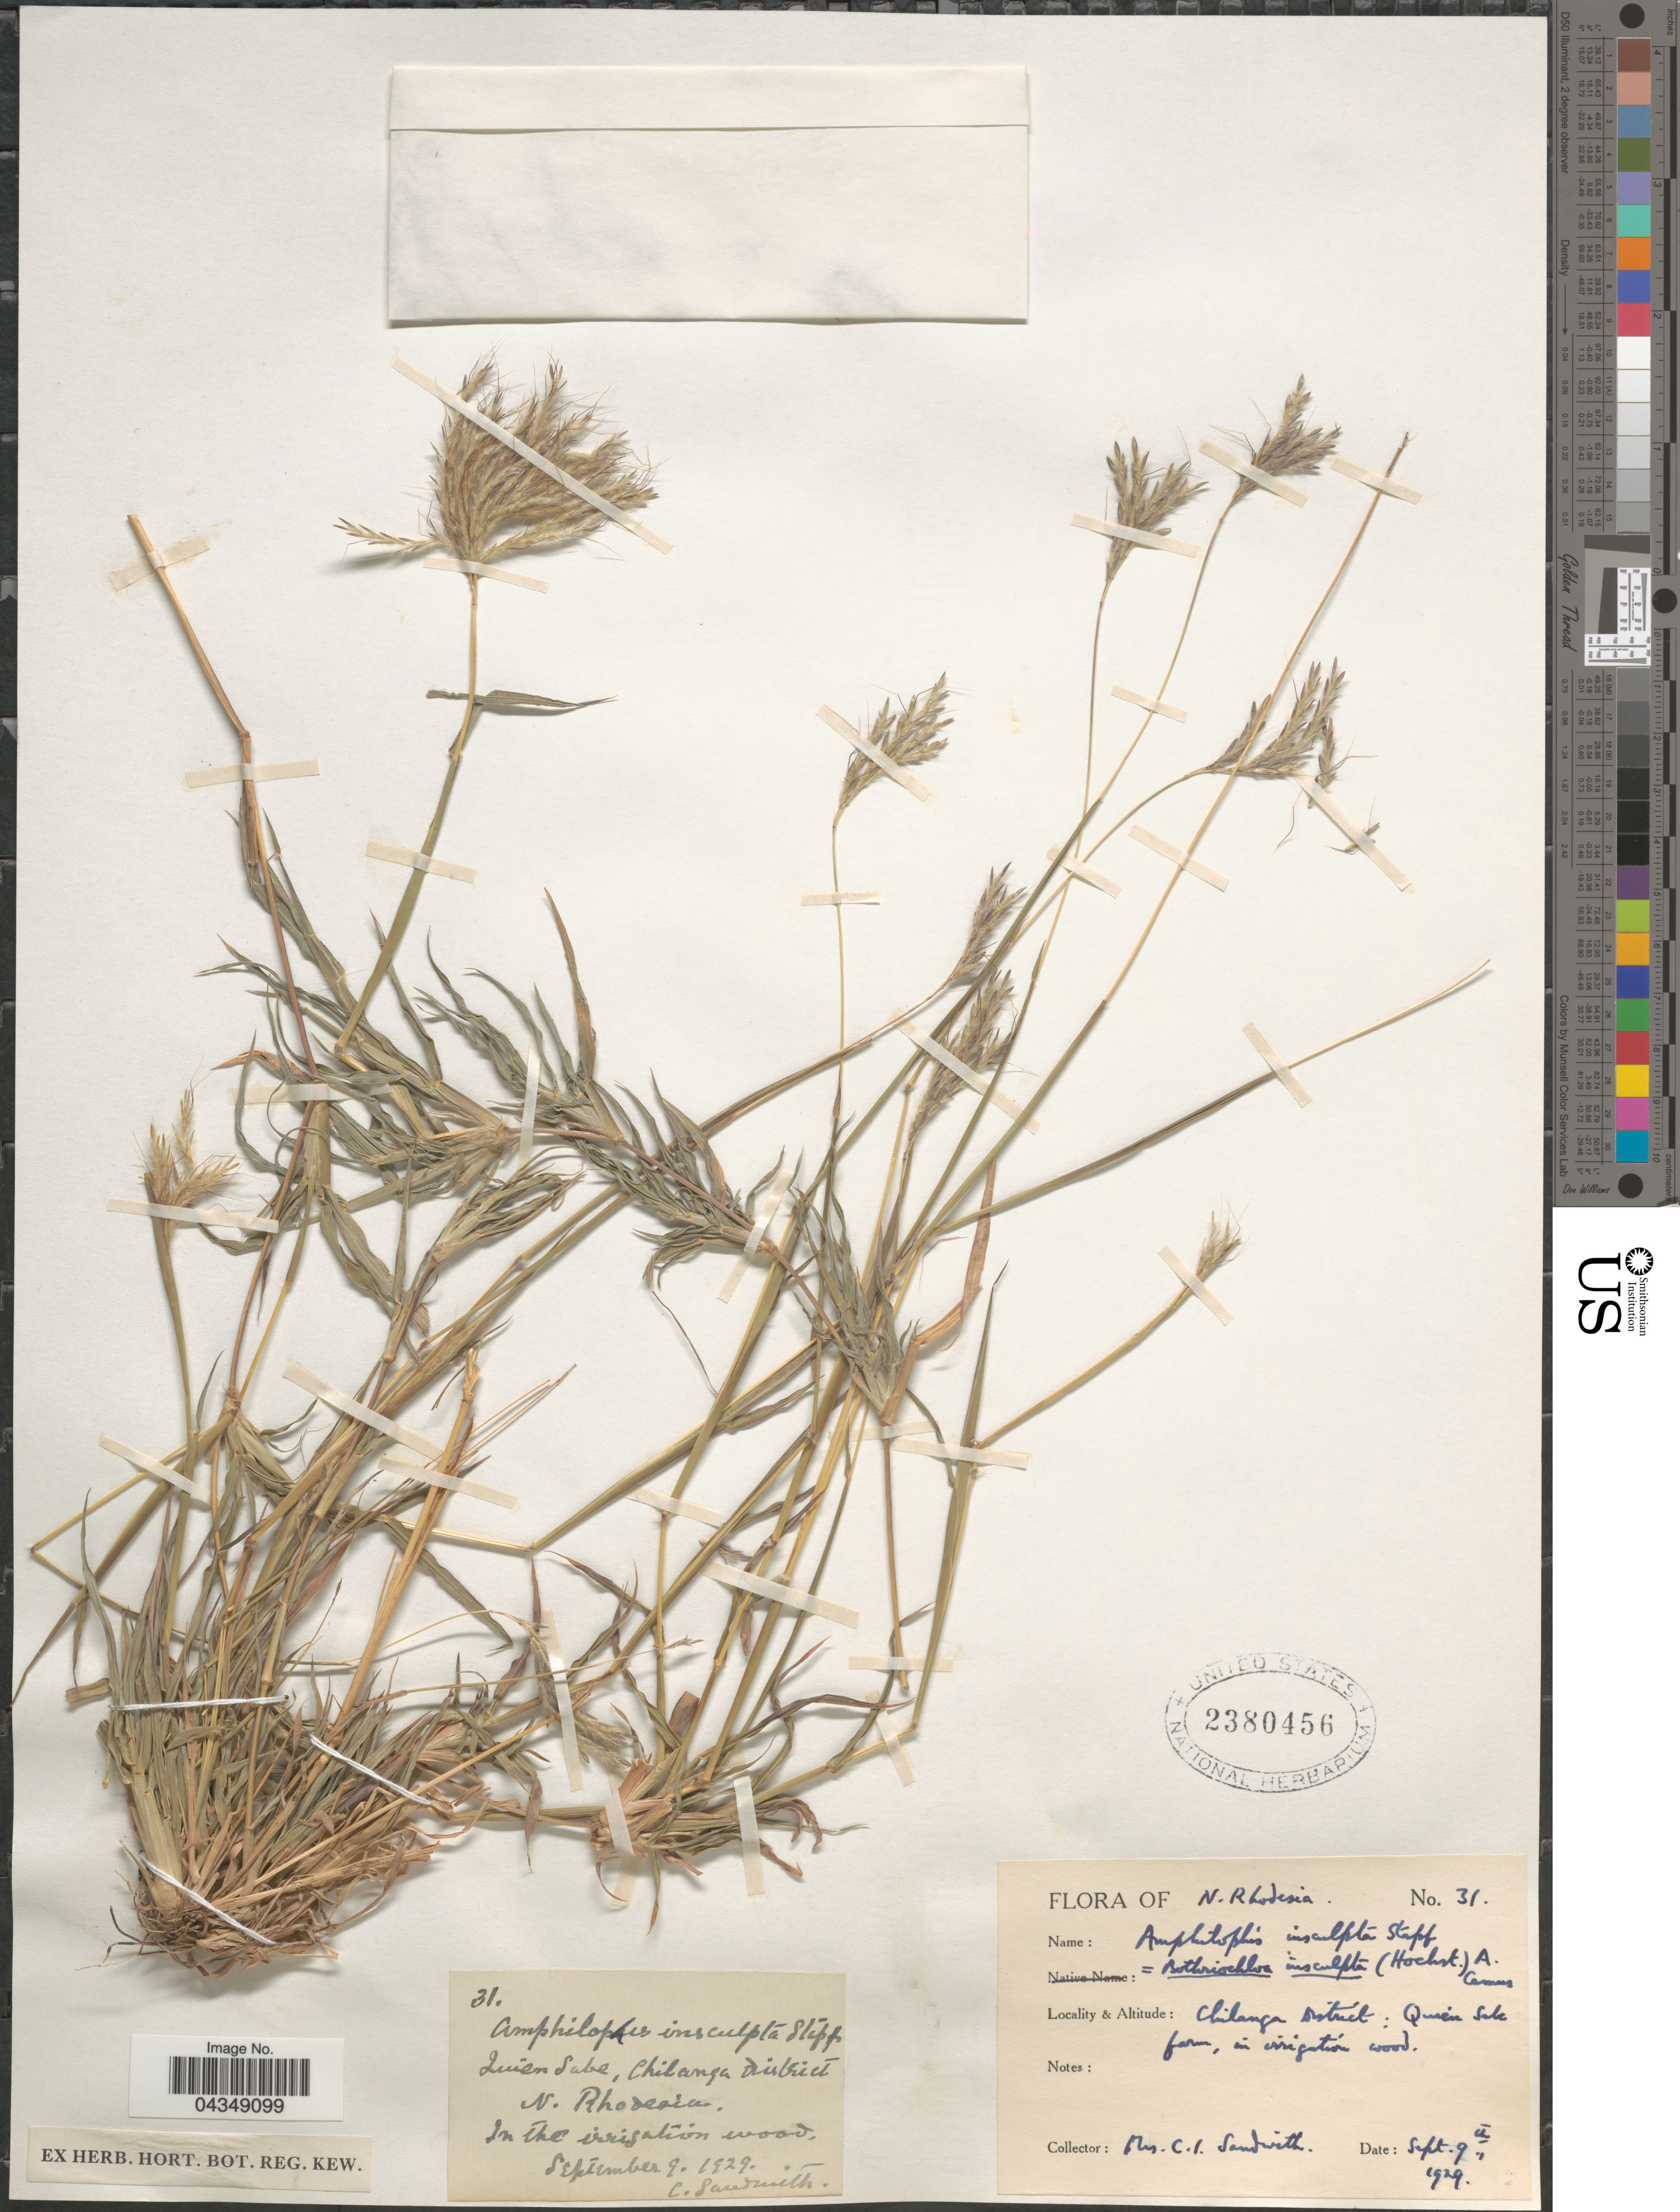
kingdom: Plantae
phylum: Tracheophyta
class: Liliopsida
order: Poales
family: Poaceae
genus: Bothriochloa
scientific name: Bothriochloa insculpta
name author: (Hochst. ex A. Rich.) A. Camus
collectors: C. Sandwith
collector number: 31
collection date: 1929-09-09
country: Zambia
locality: N. Rhodesia. Quïen Sabe, Chilanga District.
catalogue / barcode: US 2380456